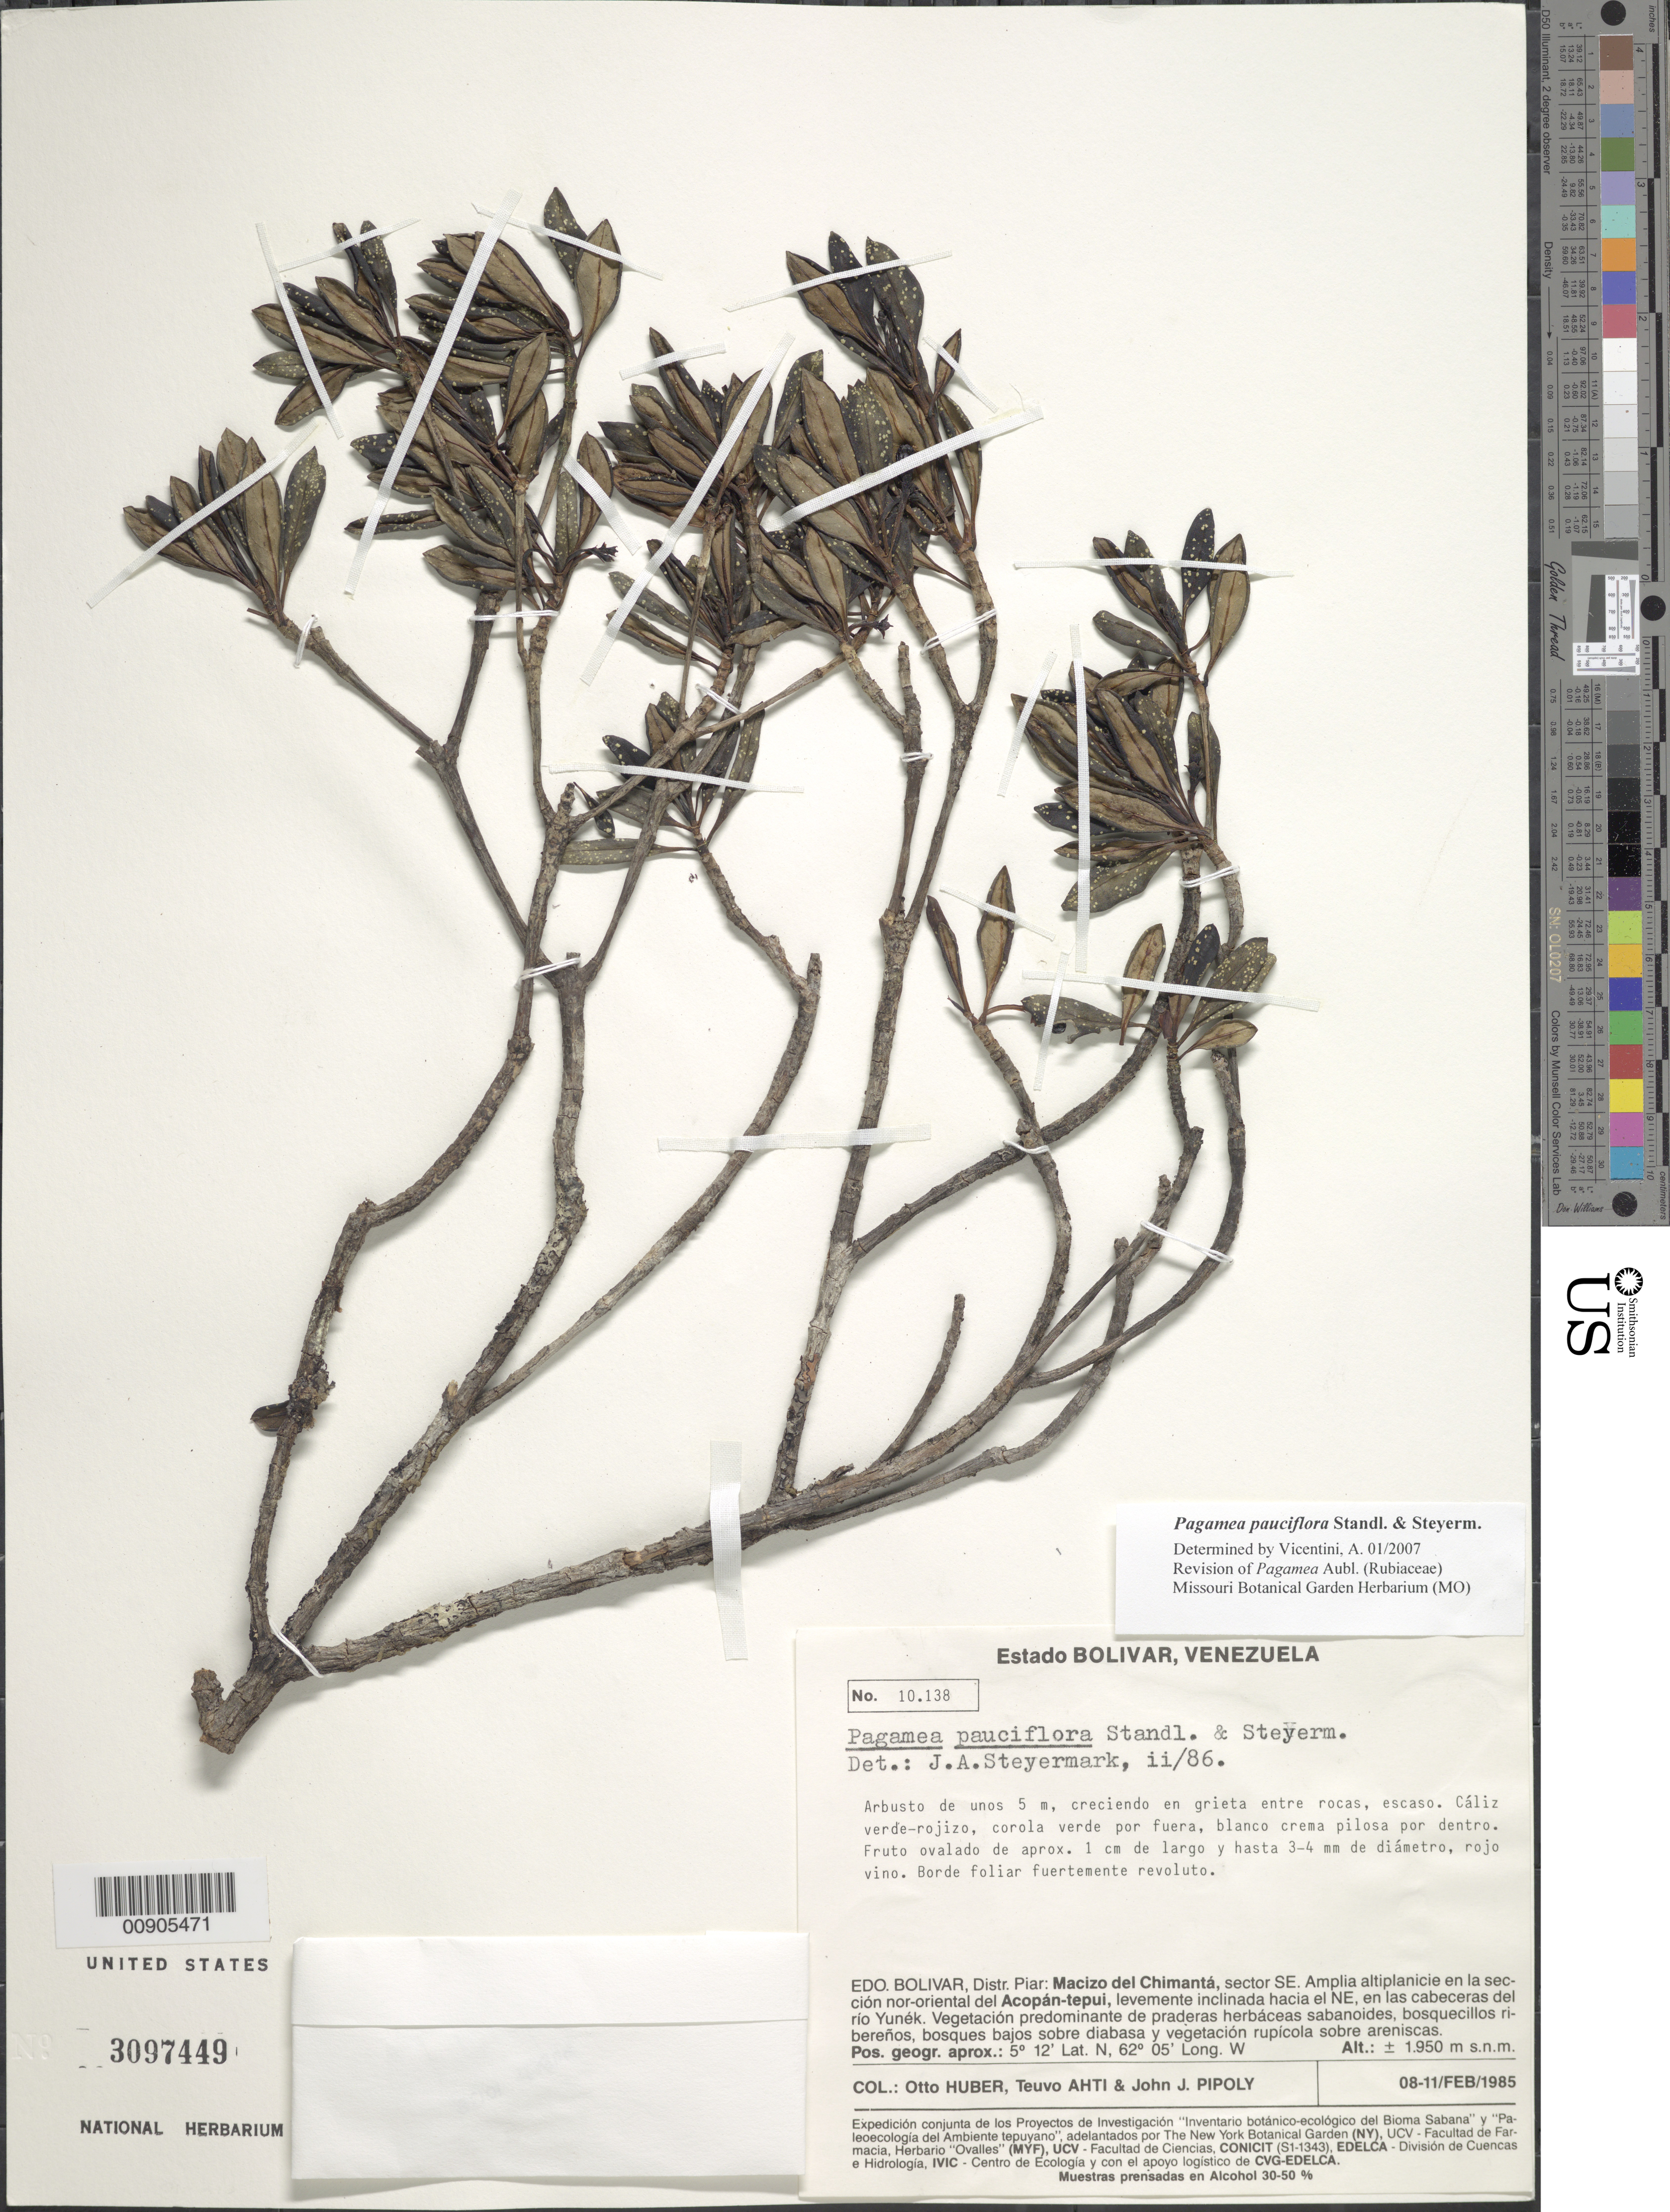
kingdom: Plantae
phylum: Tracheophyta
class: Magnoliopsida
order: Gentianales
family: Rubiaceae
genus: Pagamea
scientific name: Pagamea pauciflora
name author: Standl. & Steyerm.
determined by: Vicentini, A.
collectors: O. Huber, T. T. Ahti & J. J. Pipoly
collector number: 10138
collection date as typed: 8-Feb-85 to 11-Feb-85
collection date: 1985-02-08/1985-02-11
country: Venezuela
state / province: Bolívar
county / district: Piar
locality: Macizo del Chimantá, sector SE, sección nor-oriental del Acopan-tepuí, en las cabeceras del Río Yunek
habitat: Crece en grieta entre rocas. Veg predom de praderas herb. sabanoides, bosquecillos ribereños, bosq bajos sobre diabasa y veg rupícola sobre areniscas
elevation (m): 1950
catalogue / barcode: US 3097449